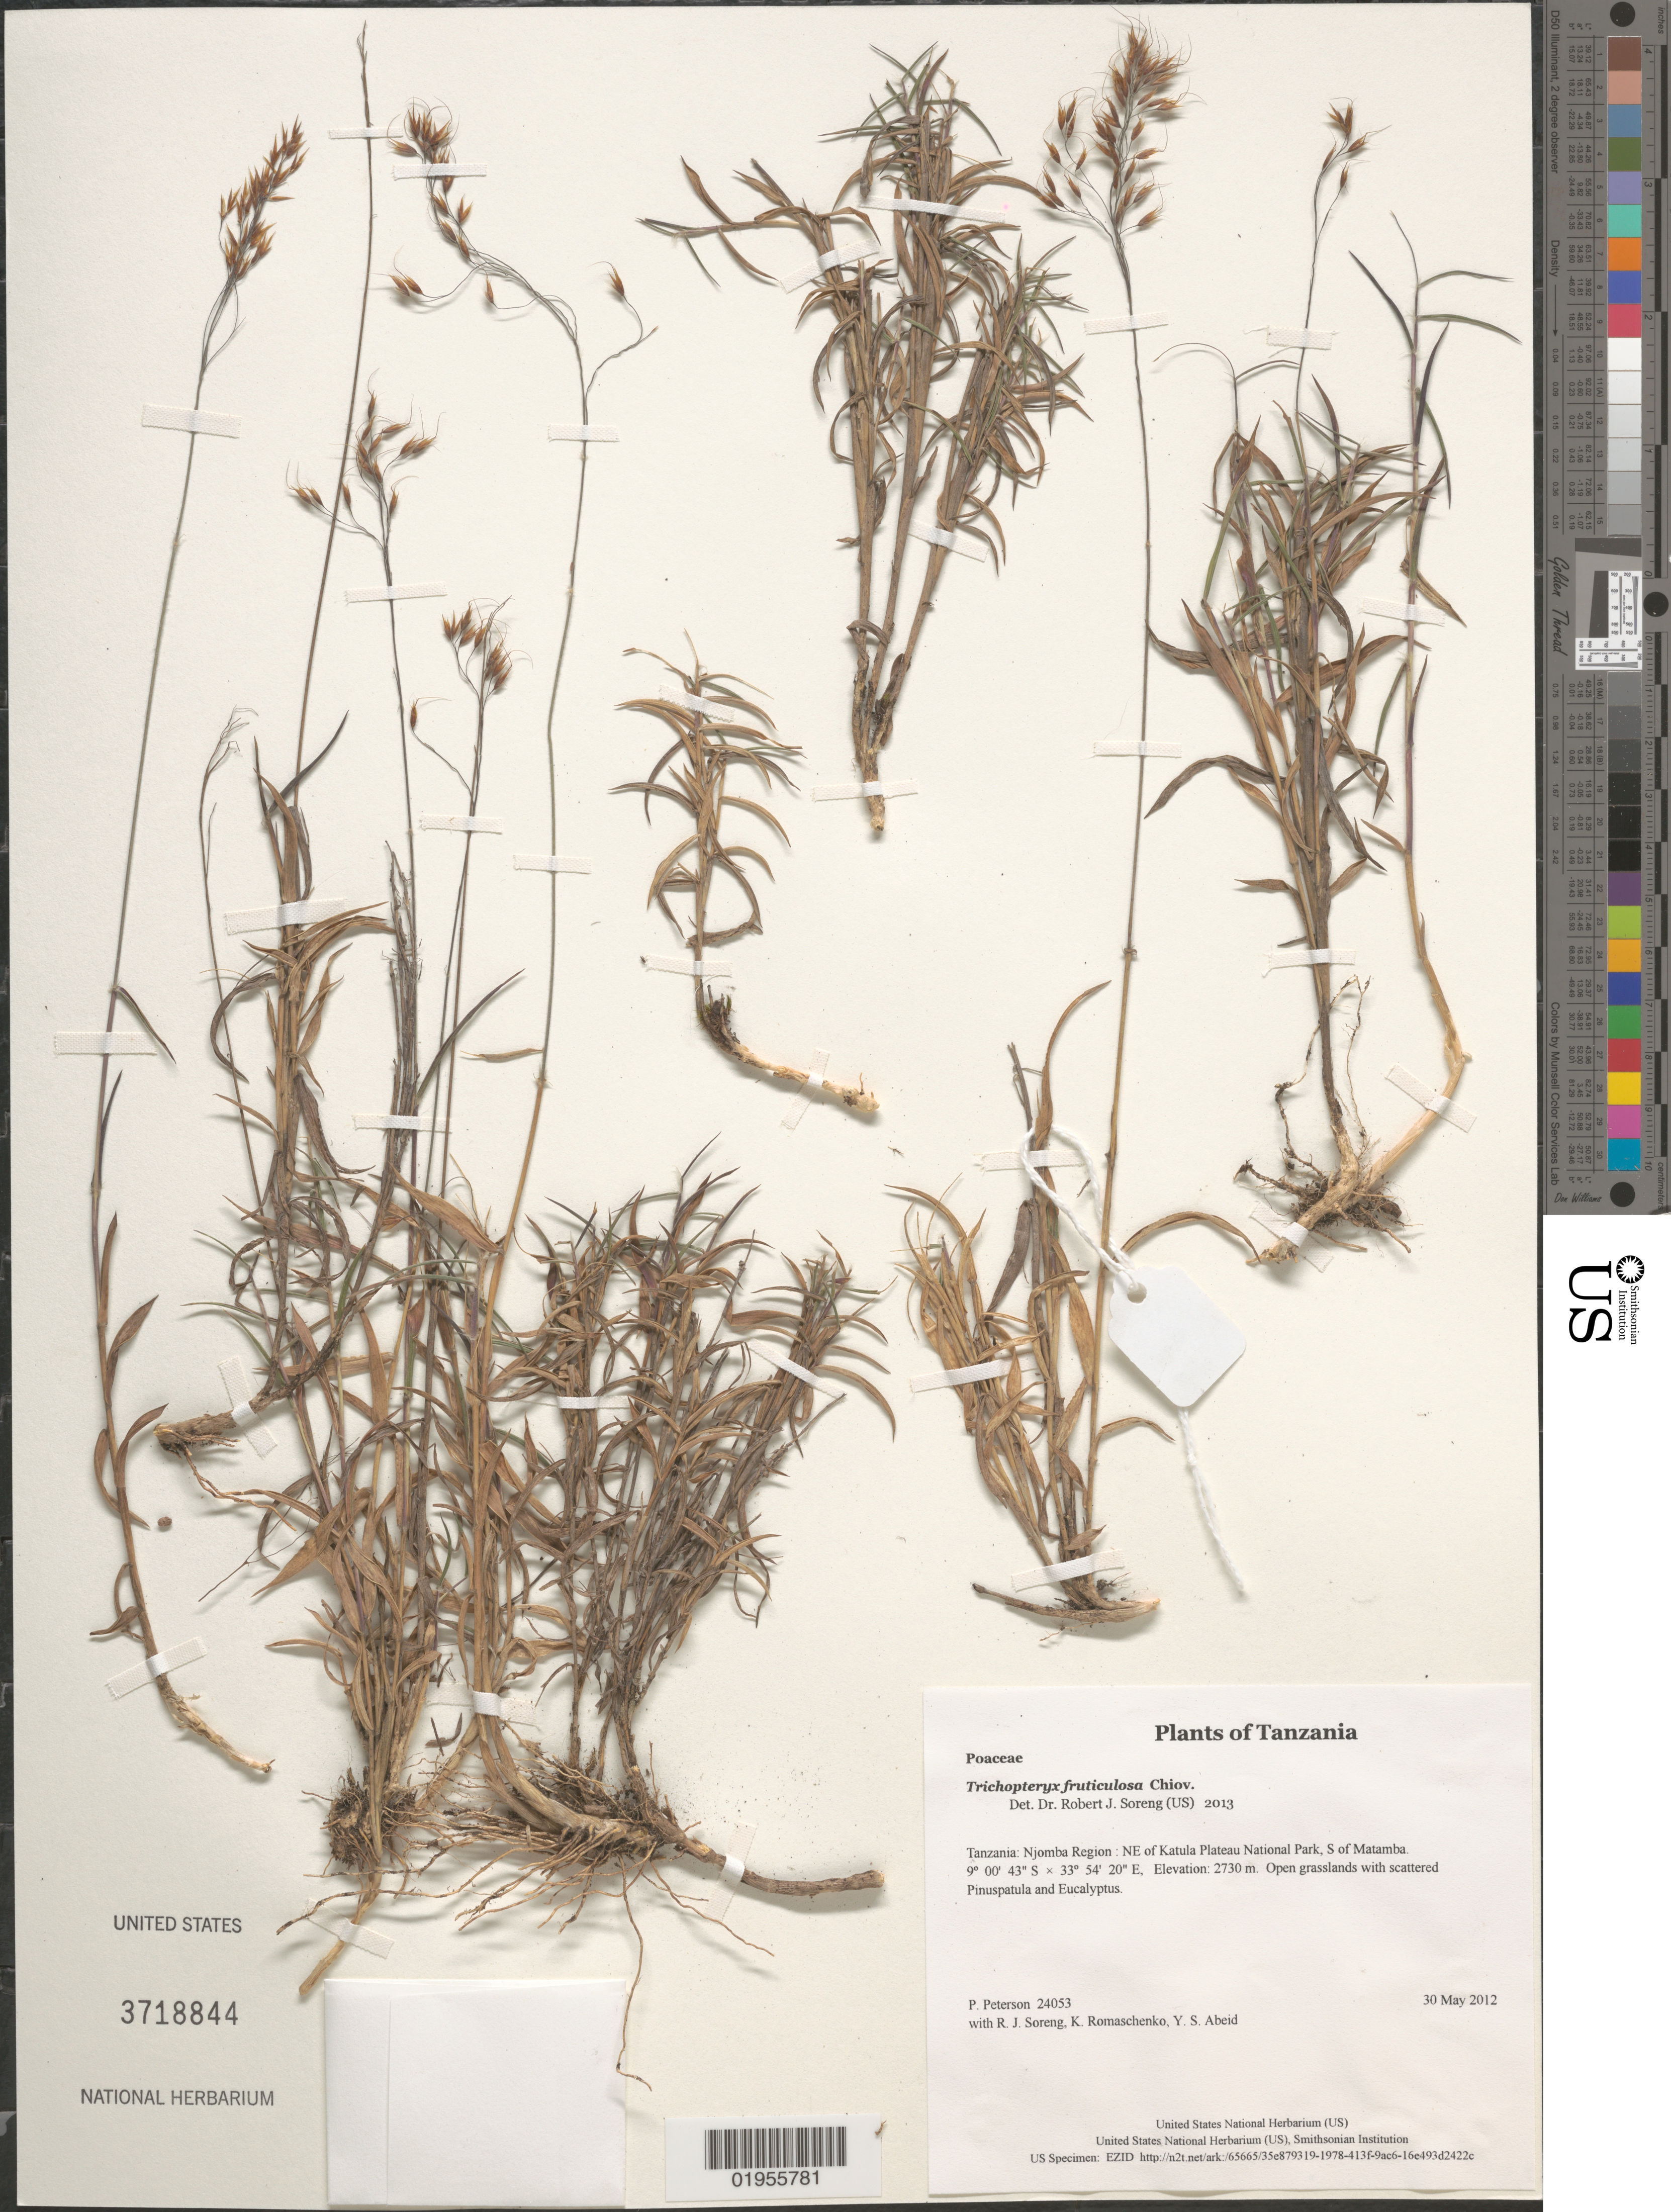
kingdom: Plantae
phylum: Tracheophyta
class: Liliopsida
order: Poales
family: Poaceae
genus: Trichopteryx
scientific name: Trichopteryx fruticulosa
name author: Chiov.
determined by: Soreng, Robert J., Research Associate (BOT), Smithsonian Institution - National Museum of Natural History (UNITED STATES)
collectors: P. M. Peterson, R. J. Soreng, K. Romaschenko & Y. Abeid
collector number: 24053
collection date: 2012-05-30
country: Tanzania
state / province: Njombe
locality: NE of Katula Plateau National Park, S of Matamba.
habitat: Open grasslands with scattered Pinuspatula and Eucalyptus.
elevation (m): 2730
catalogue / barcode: US 3718844